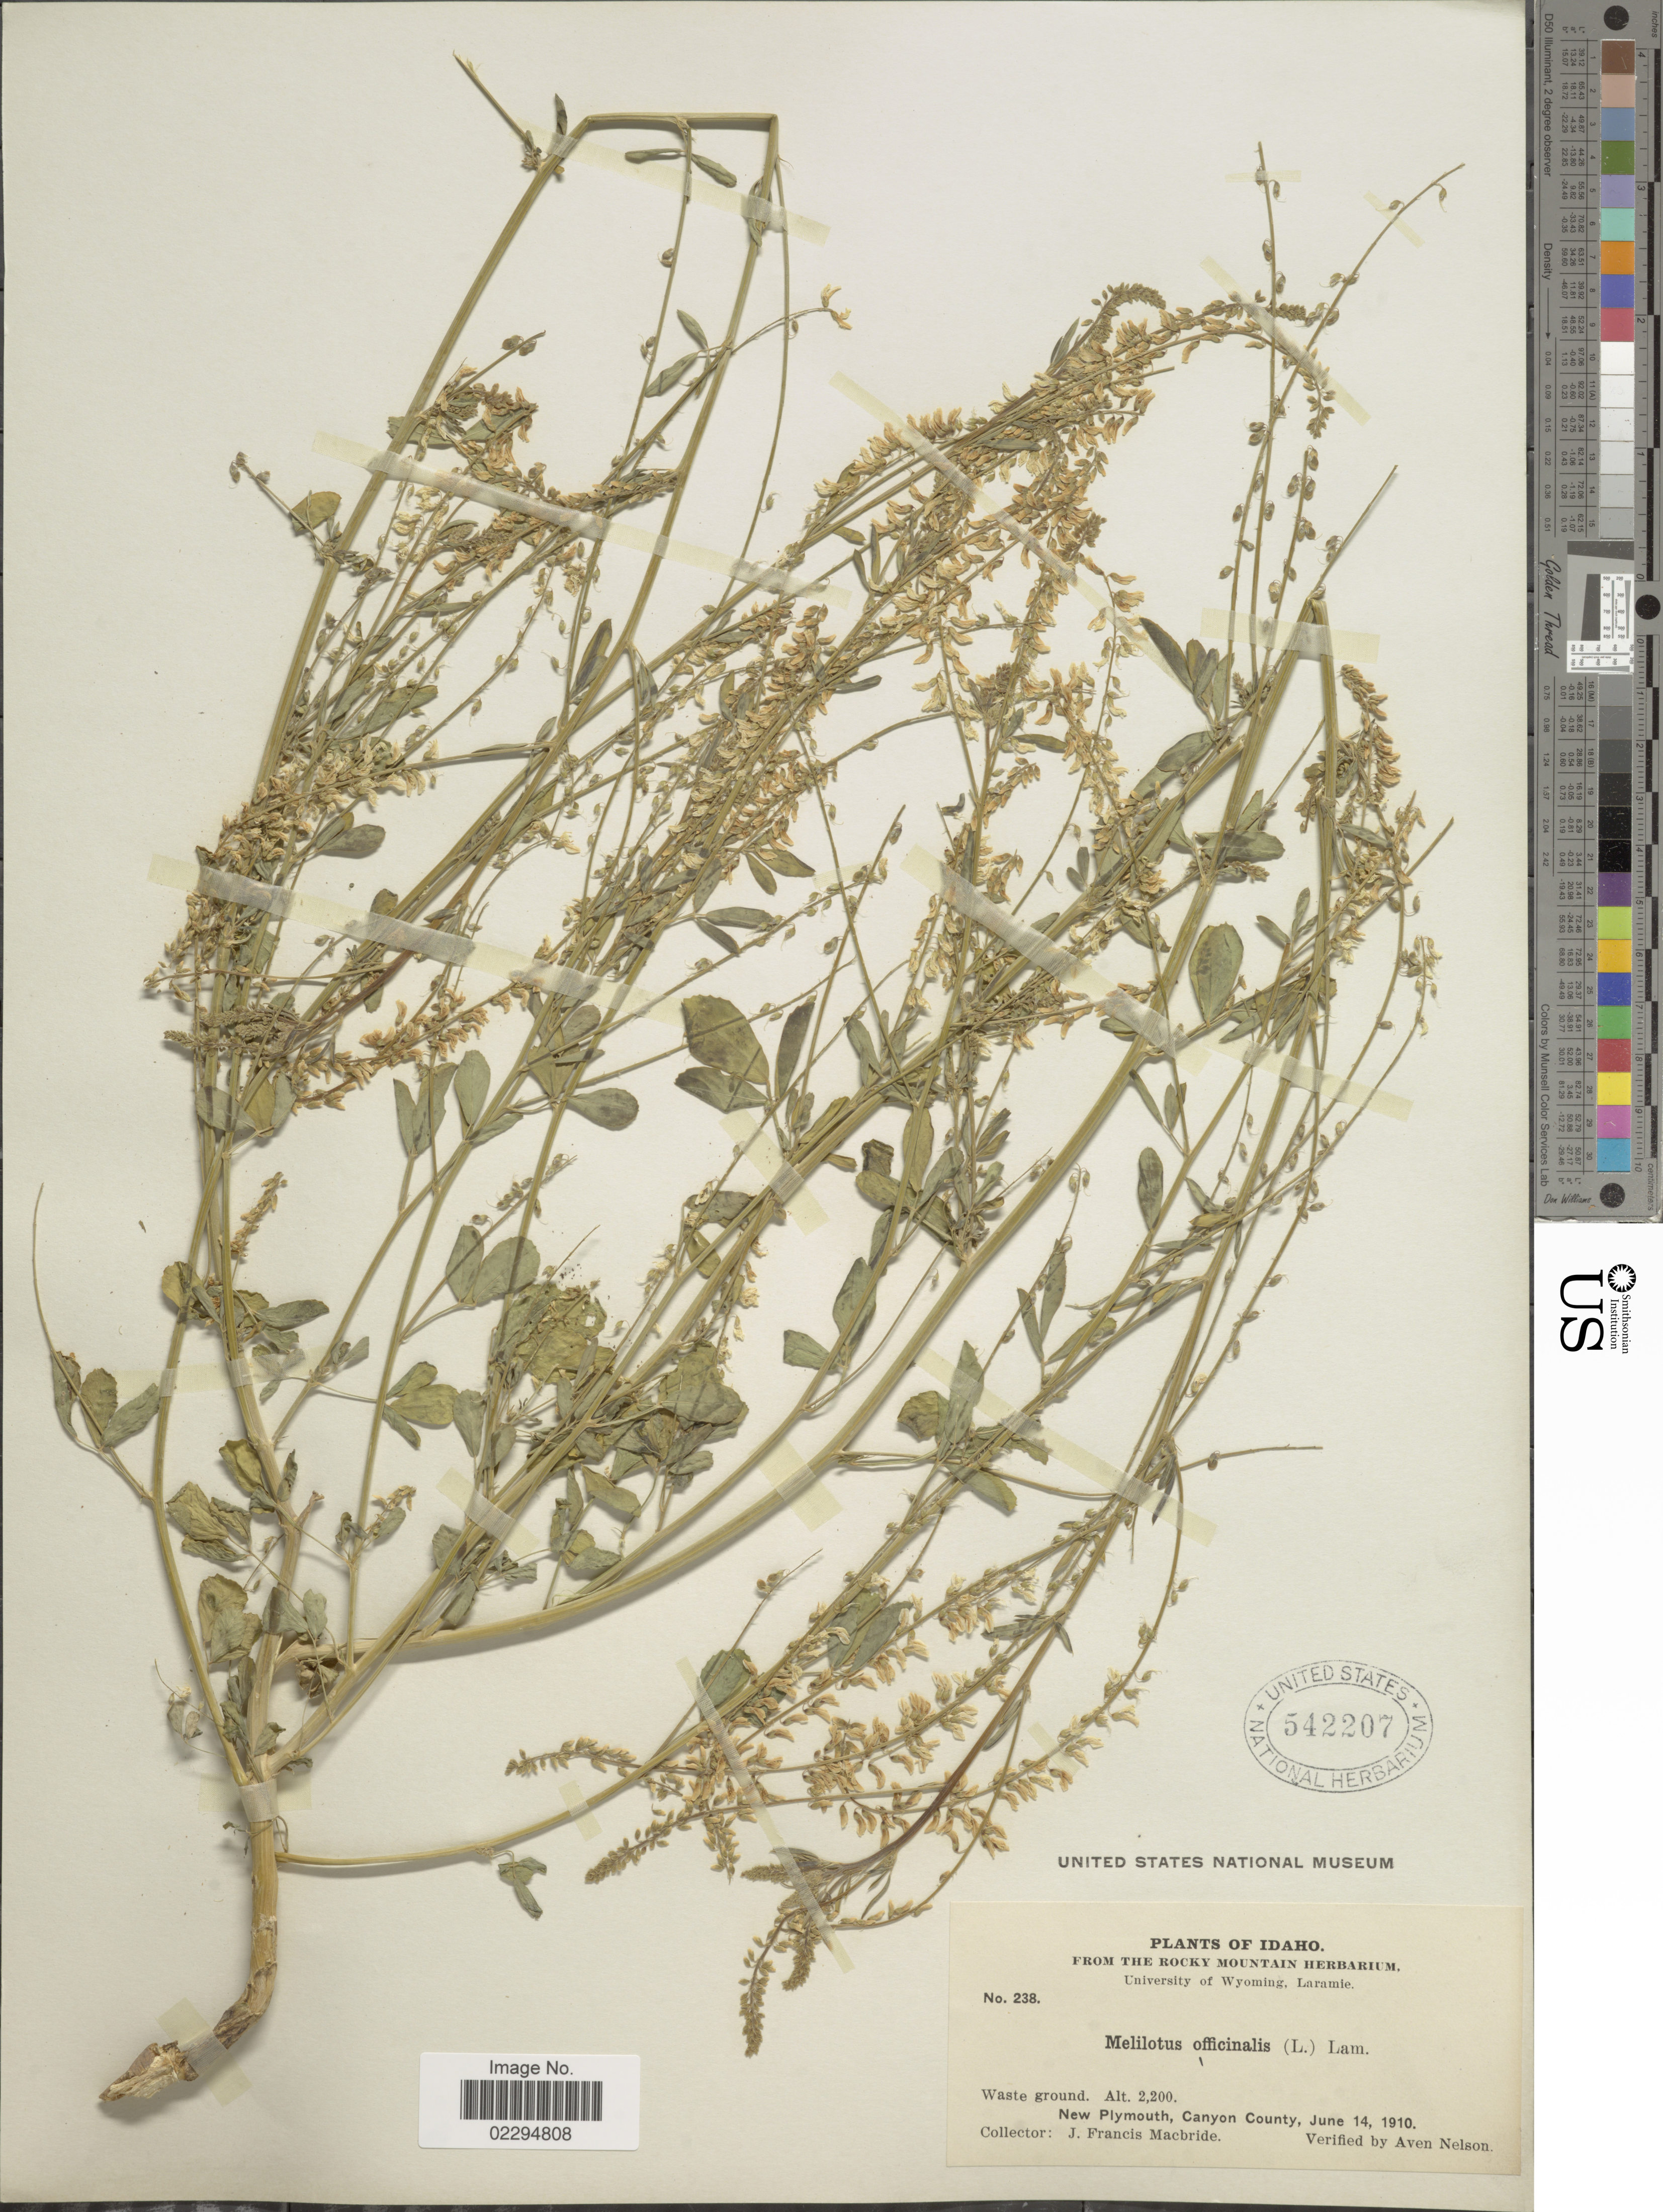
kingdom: Plantae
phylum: Tracheophyta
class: Magnoliopsida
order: Fabales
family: Fabaceae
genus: Melilotus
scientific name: Melilotus officinalis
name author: (L.) Lam.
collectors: J. F. Macbride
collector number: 238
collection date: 1910-06-14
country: United States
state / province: Idaho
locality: New Plymouth, Canyon County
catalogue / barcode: US 542207